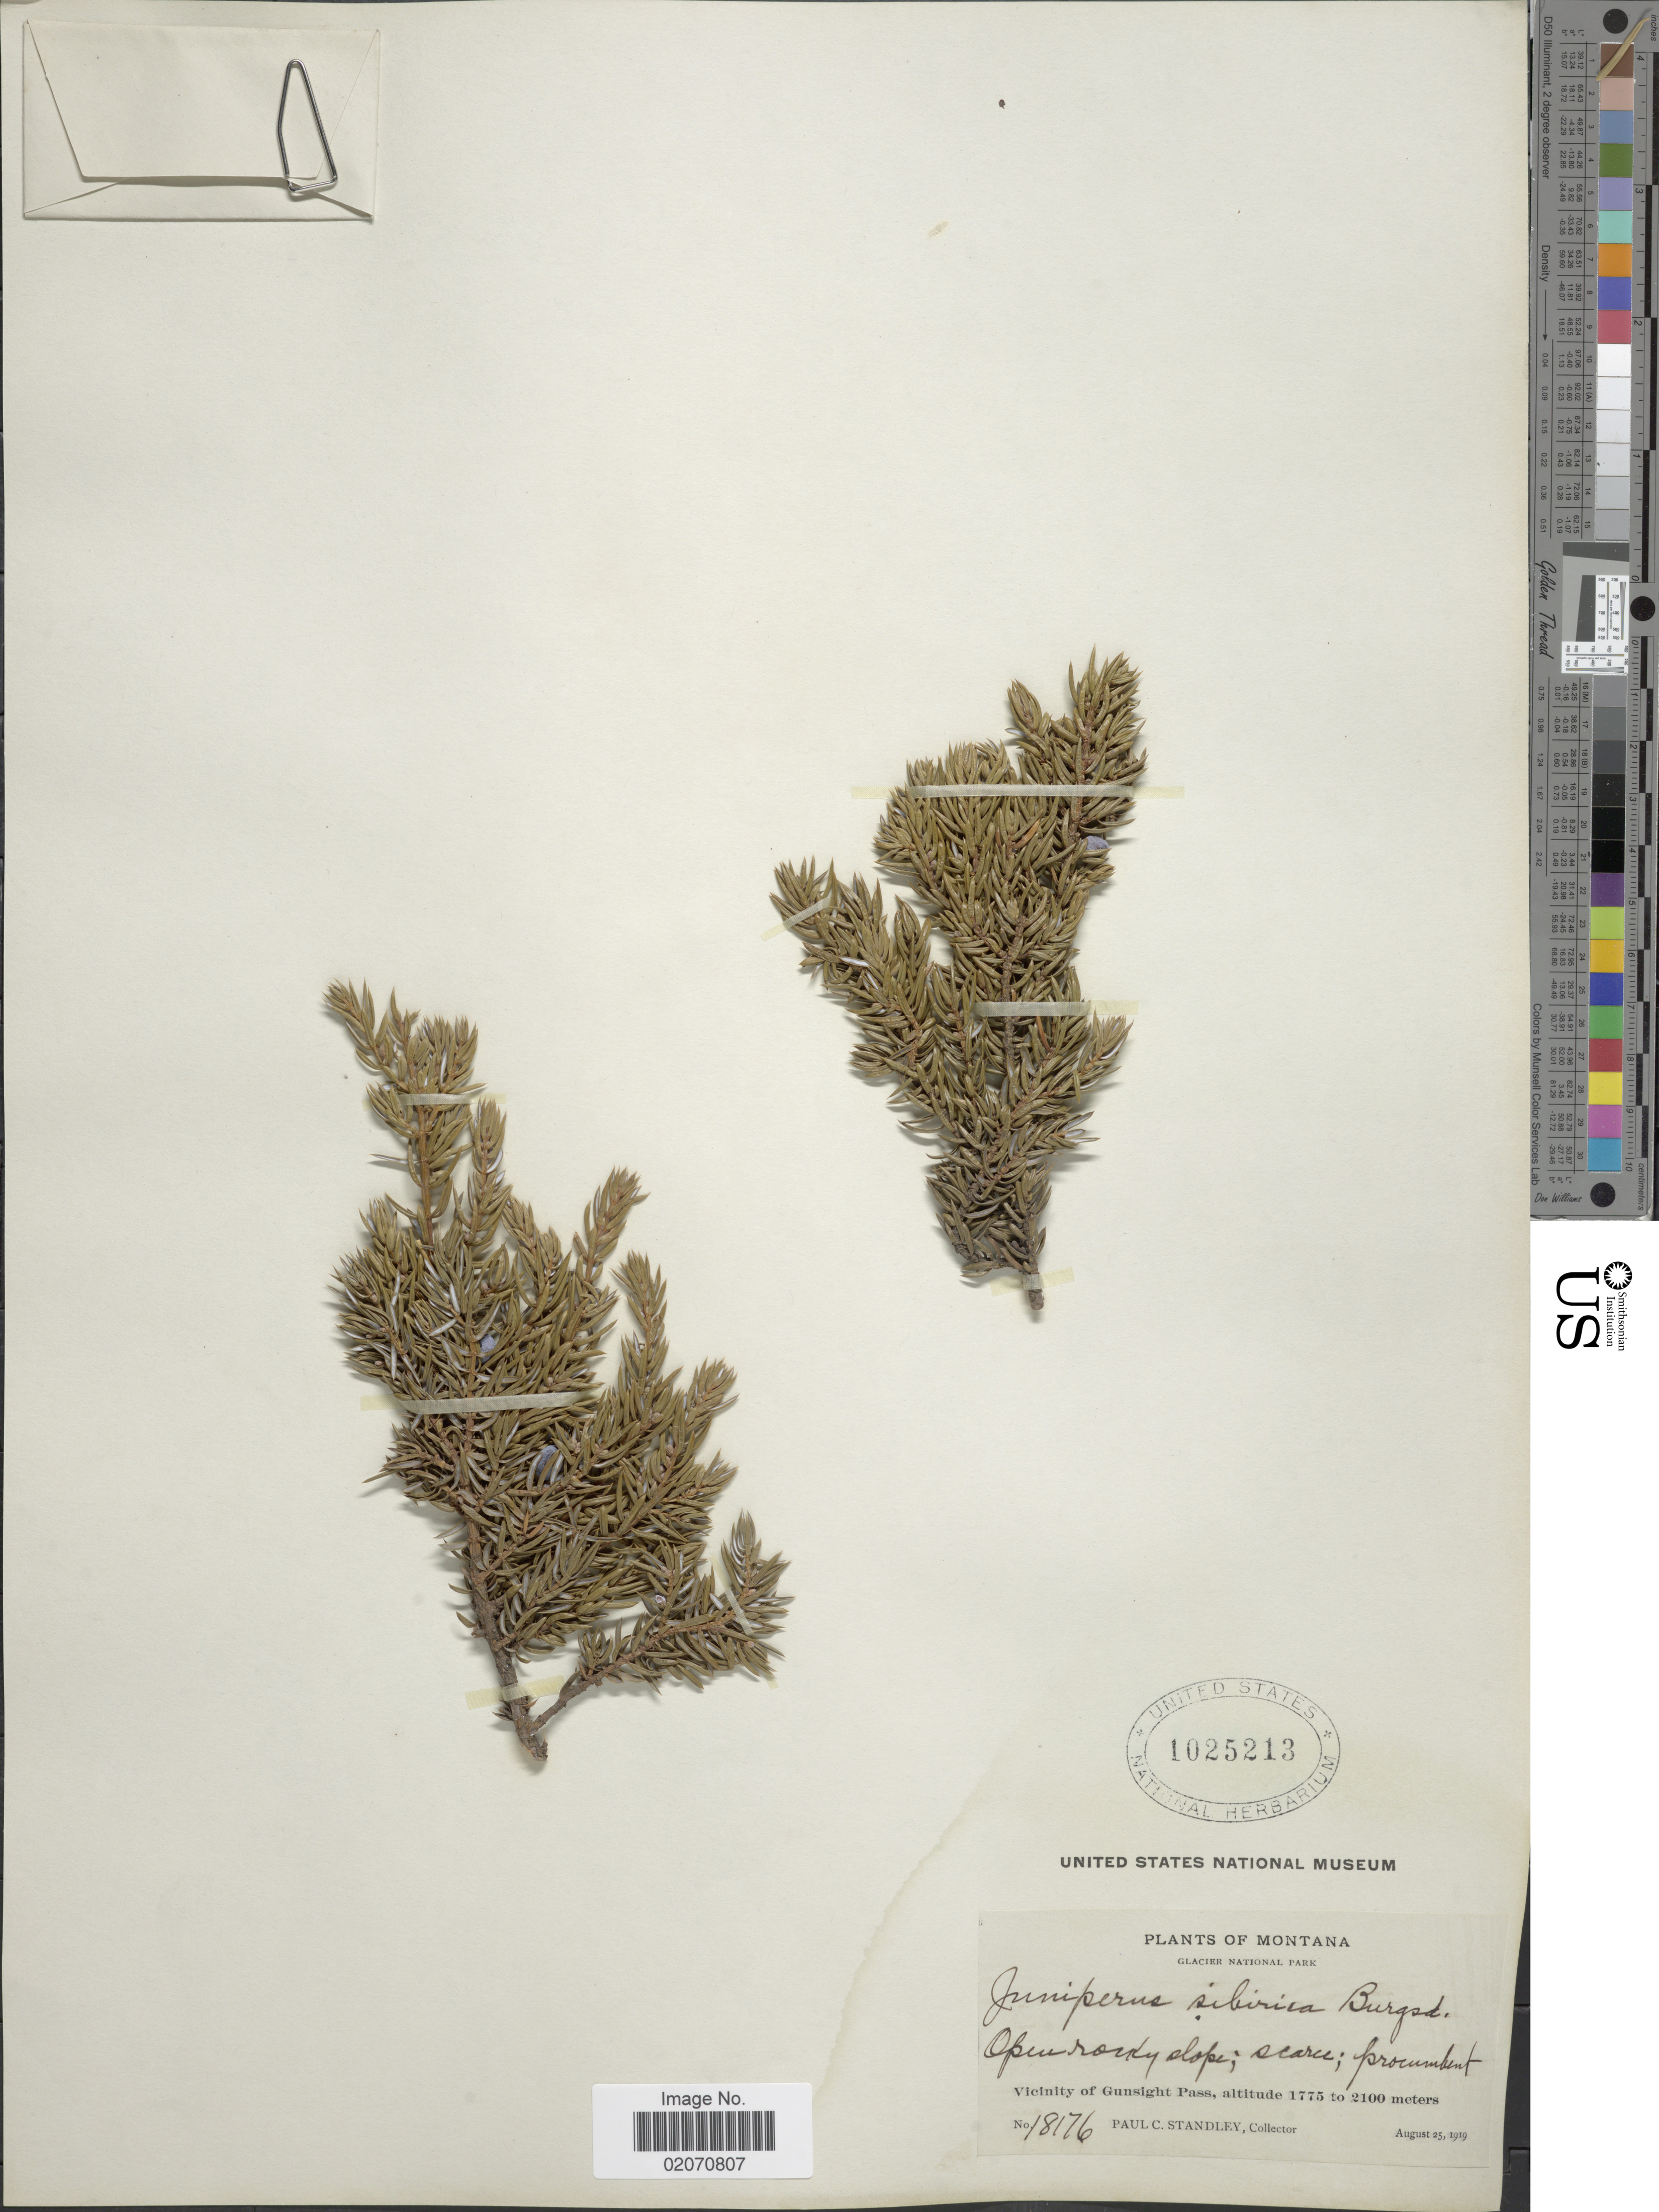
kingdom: Plantae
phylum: Tracheophyta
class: Pinopsida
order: Pinales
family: Cupressaceae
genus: Juniperus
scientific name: Juniperus communis subsp. nana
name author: (Willd.) Syme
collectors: P. C. Standley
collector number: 18176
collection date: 1919-08-25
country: United States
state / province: Montana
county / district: Glacier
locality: Glacier National Park, Vicinity of Gunsight Pass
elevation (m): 1775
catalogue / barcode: US 1025213